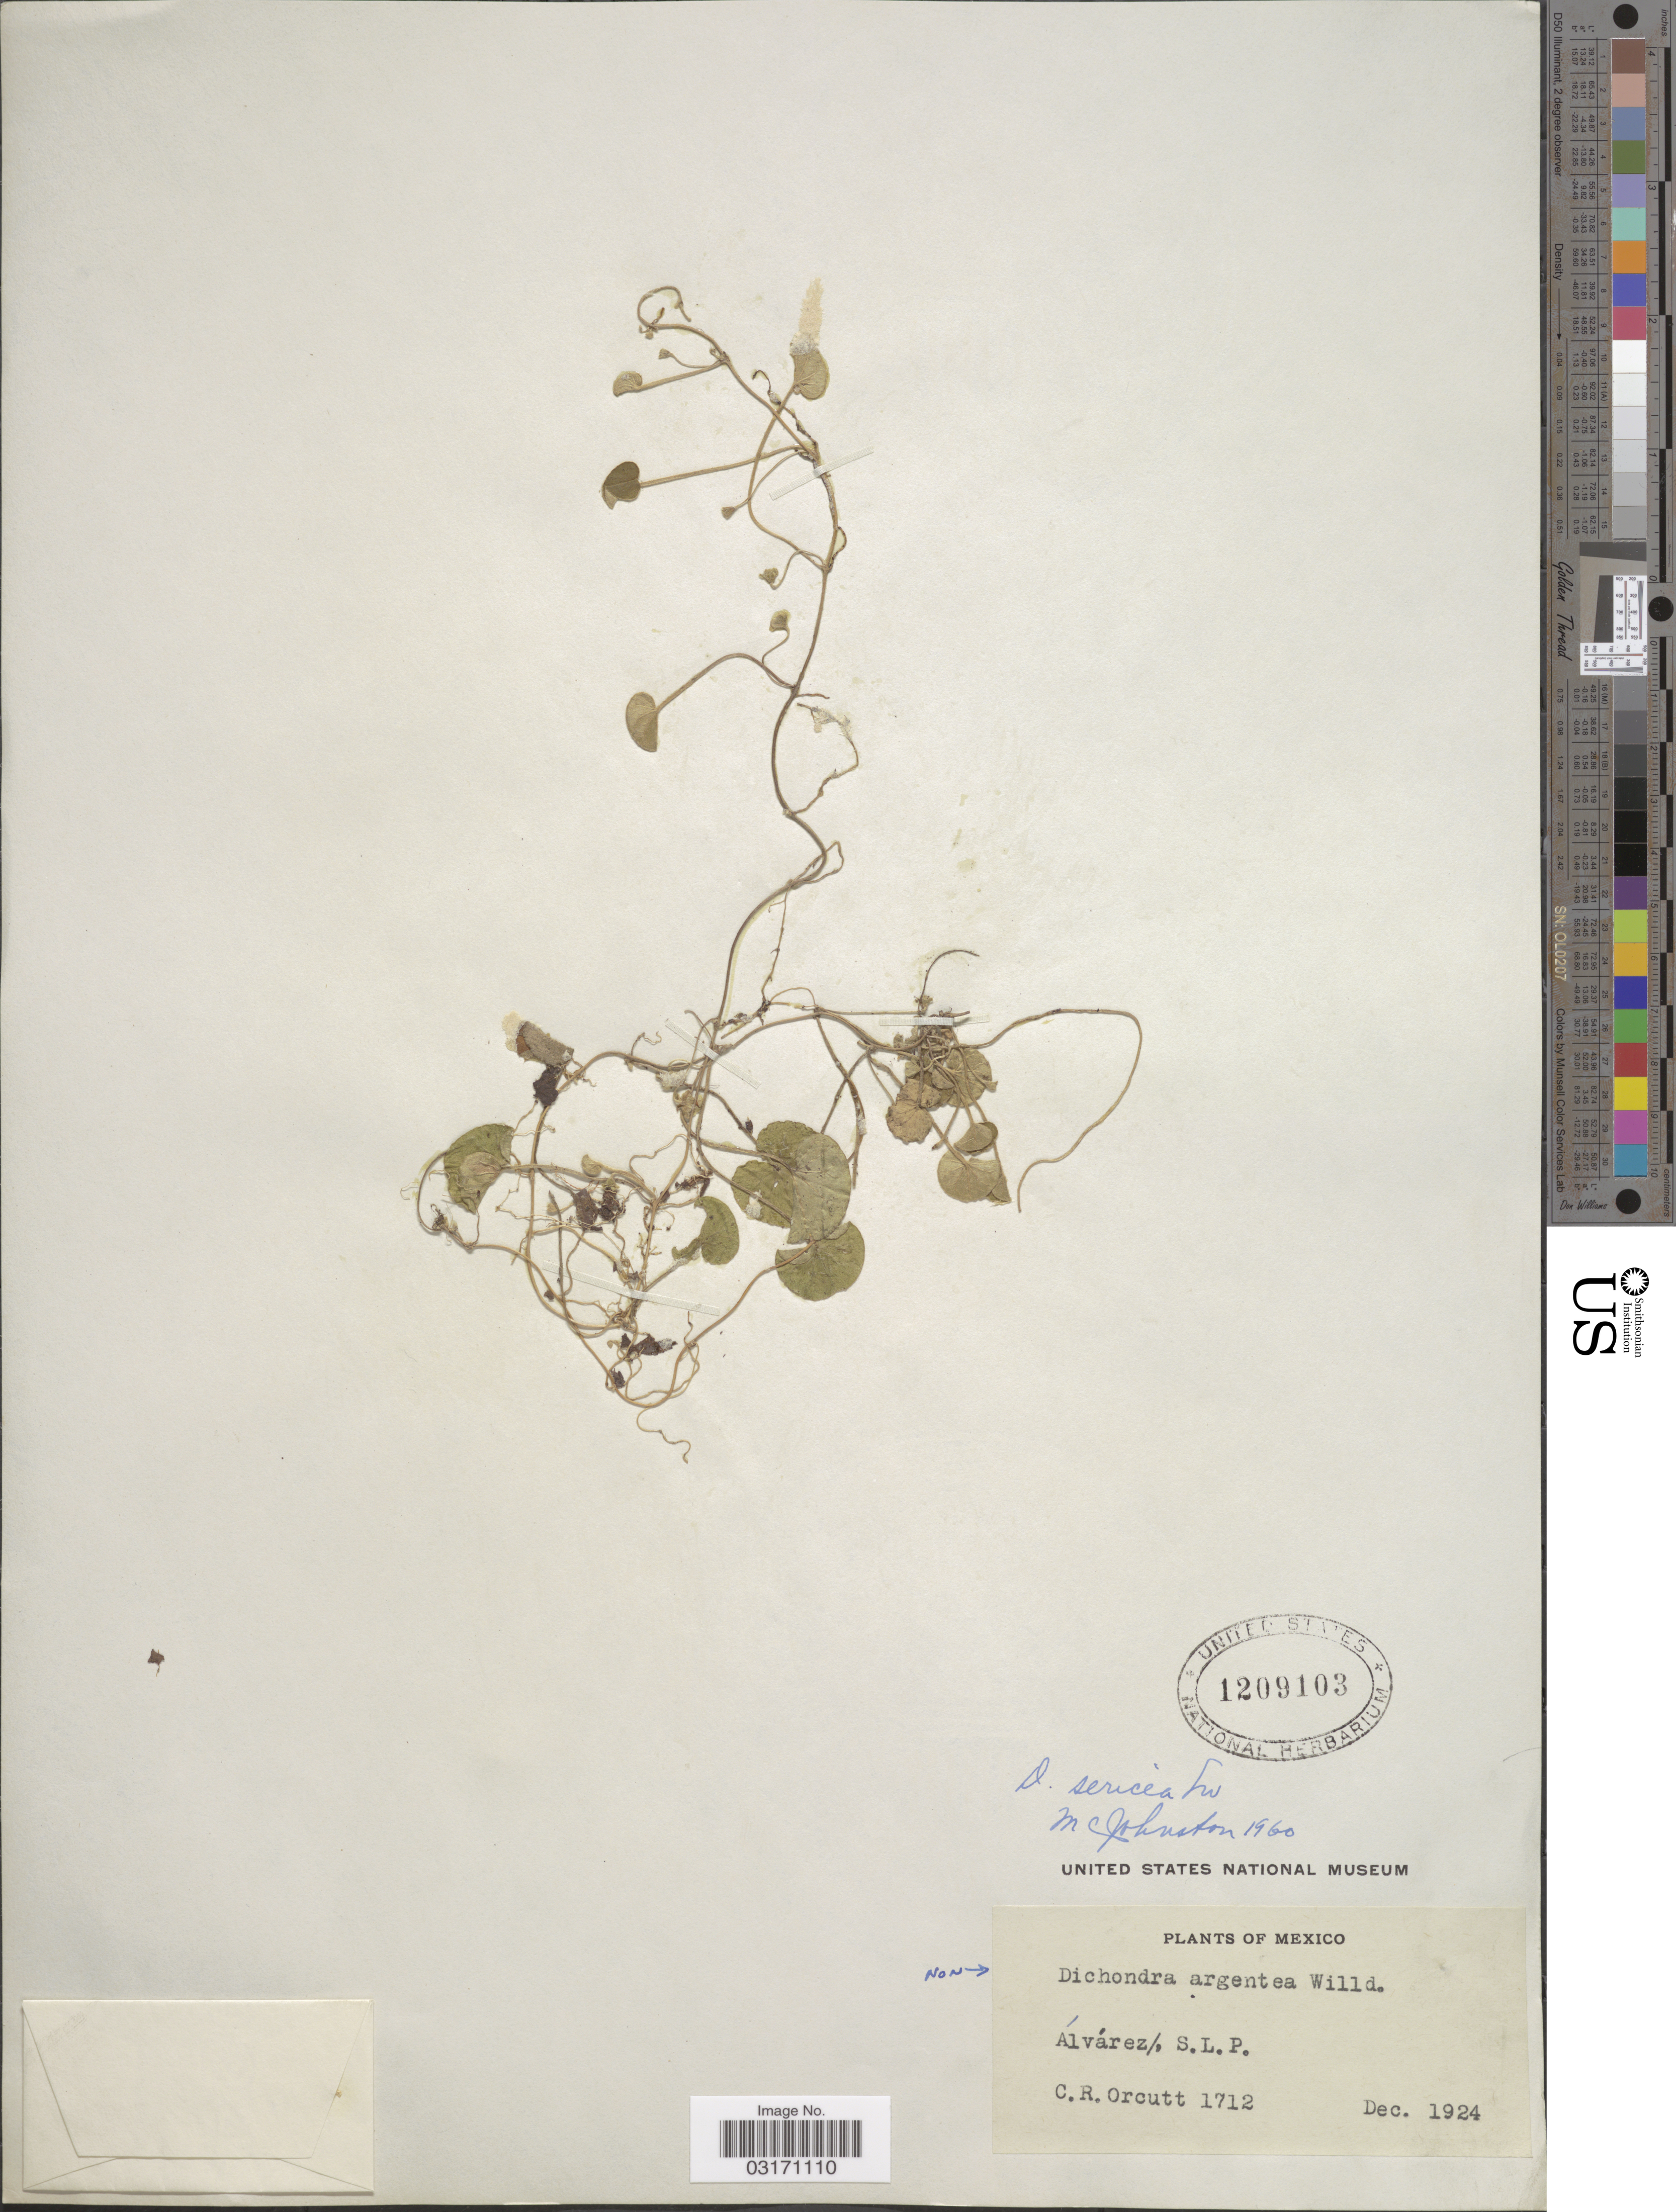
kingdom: Plantae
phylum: Tracheophyta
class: Magnoliopsida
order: Solanales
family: Convolvulaceae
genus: Dichondra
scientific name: Dichondra sericea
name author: Sw.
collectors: C. R. Orcutt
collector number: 1712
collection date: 1924-12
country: Mexico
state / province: San Luis Potosí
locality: Alvárez.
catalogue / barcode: US 1209103